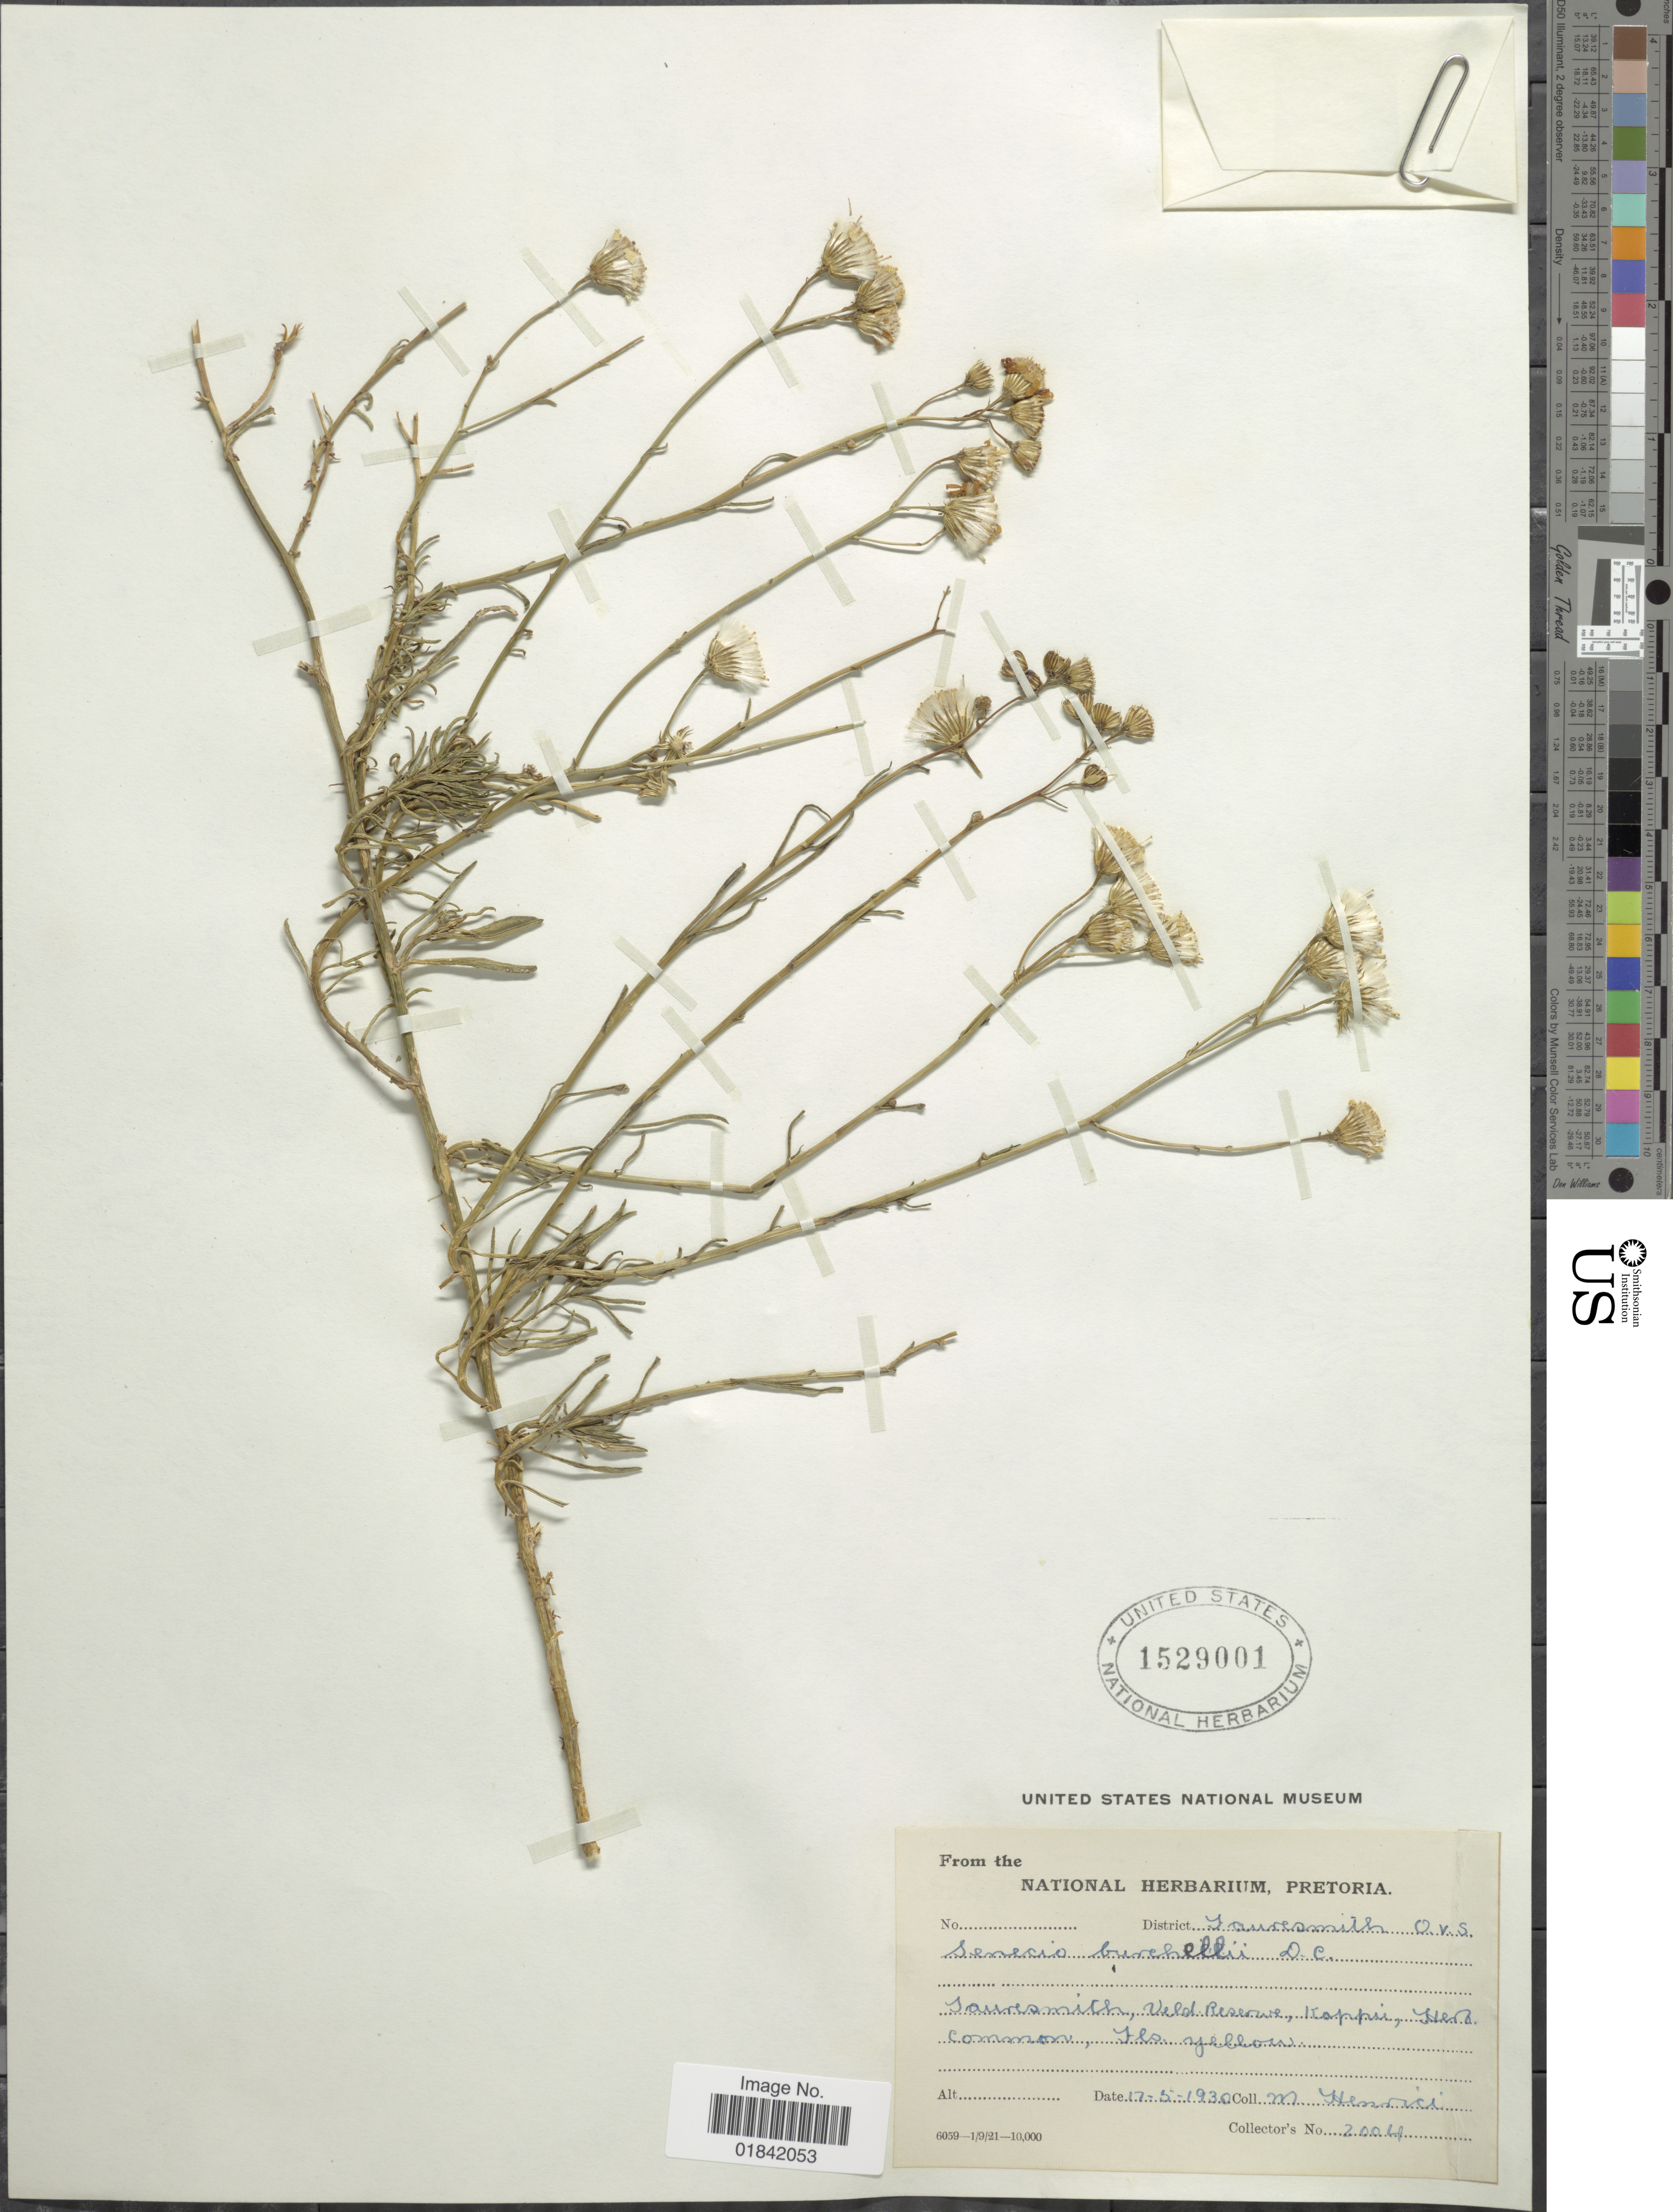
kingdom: Plantae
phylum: Tracheophyta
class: Magnoliopsida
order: Asterales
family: Asteraceae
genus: Senecio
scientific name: Senecio burchellii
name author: DC.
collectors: M. Henrici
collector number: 2004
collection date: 1930-05-17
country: South Africa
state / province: Free State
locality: Fauresmith, Veld Reserve, Kappie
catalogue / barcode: US 1529001